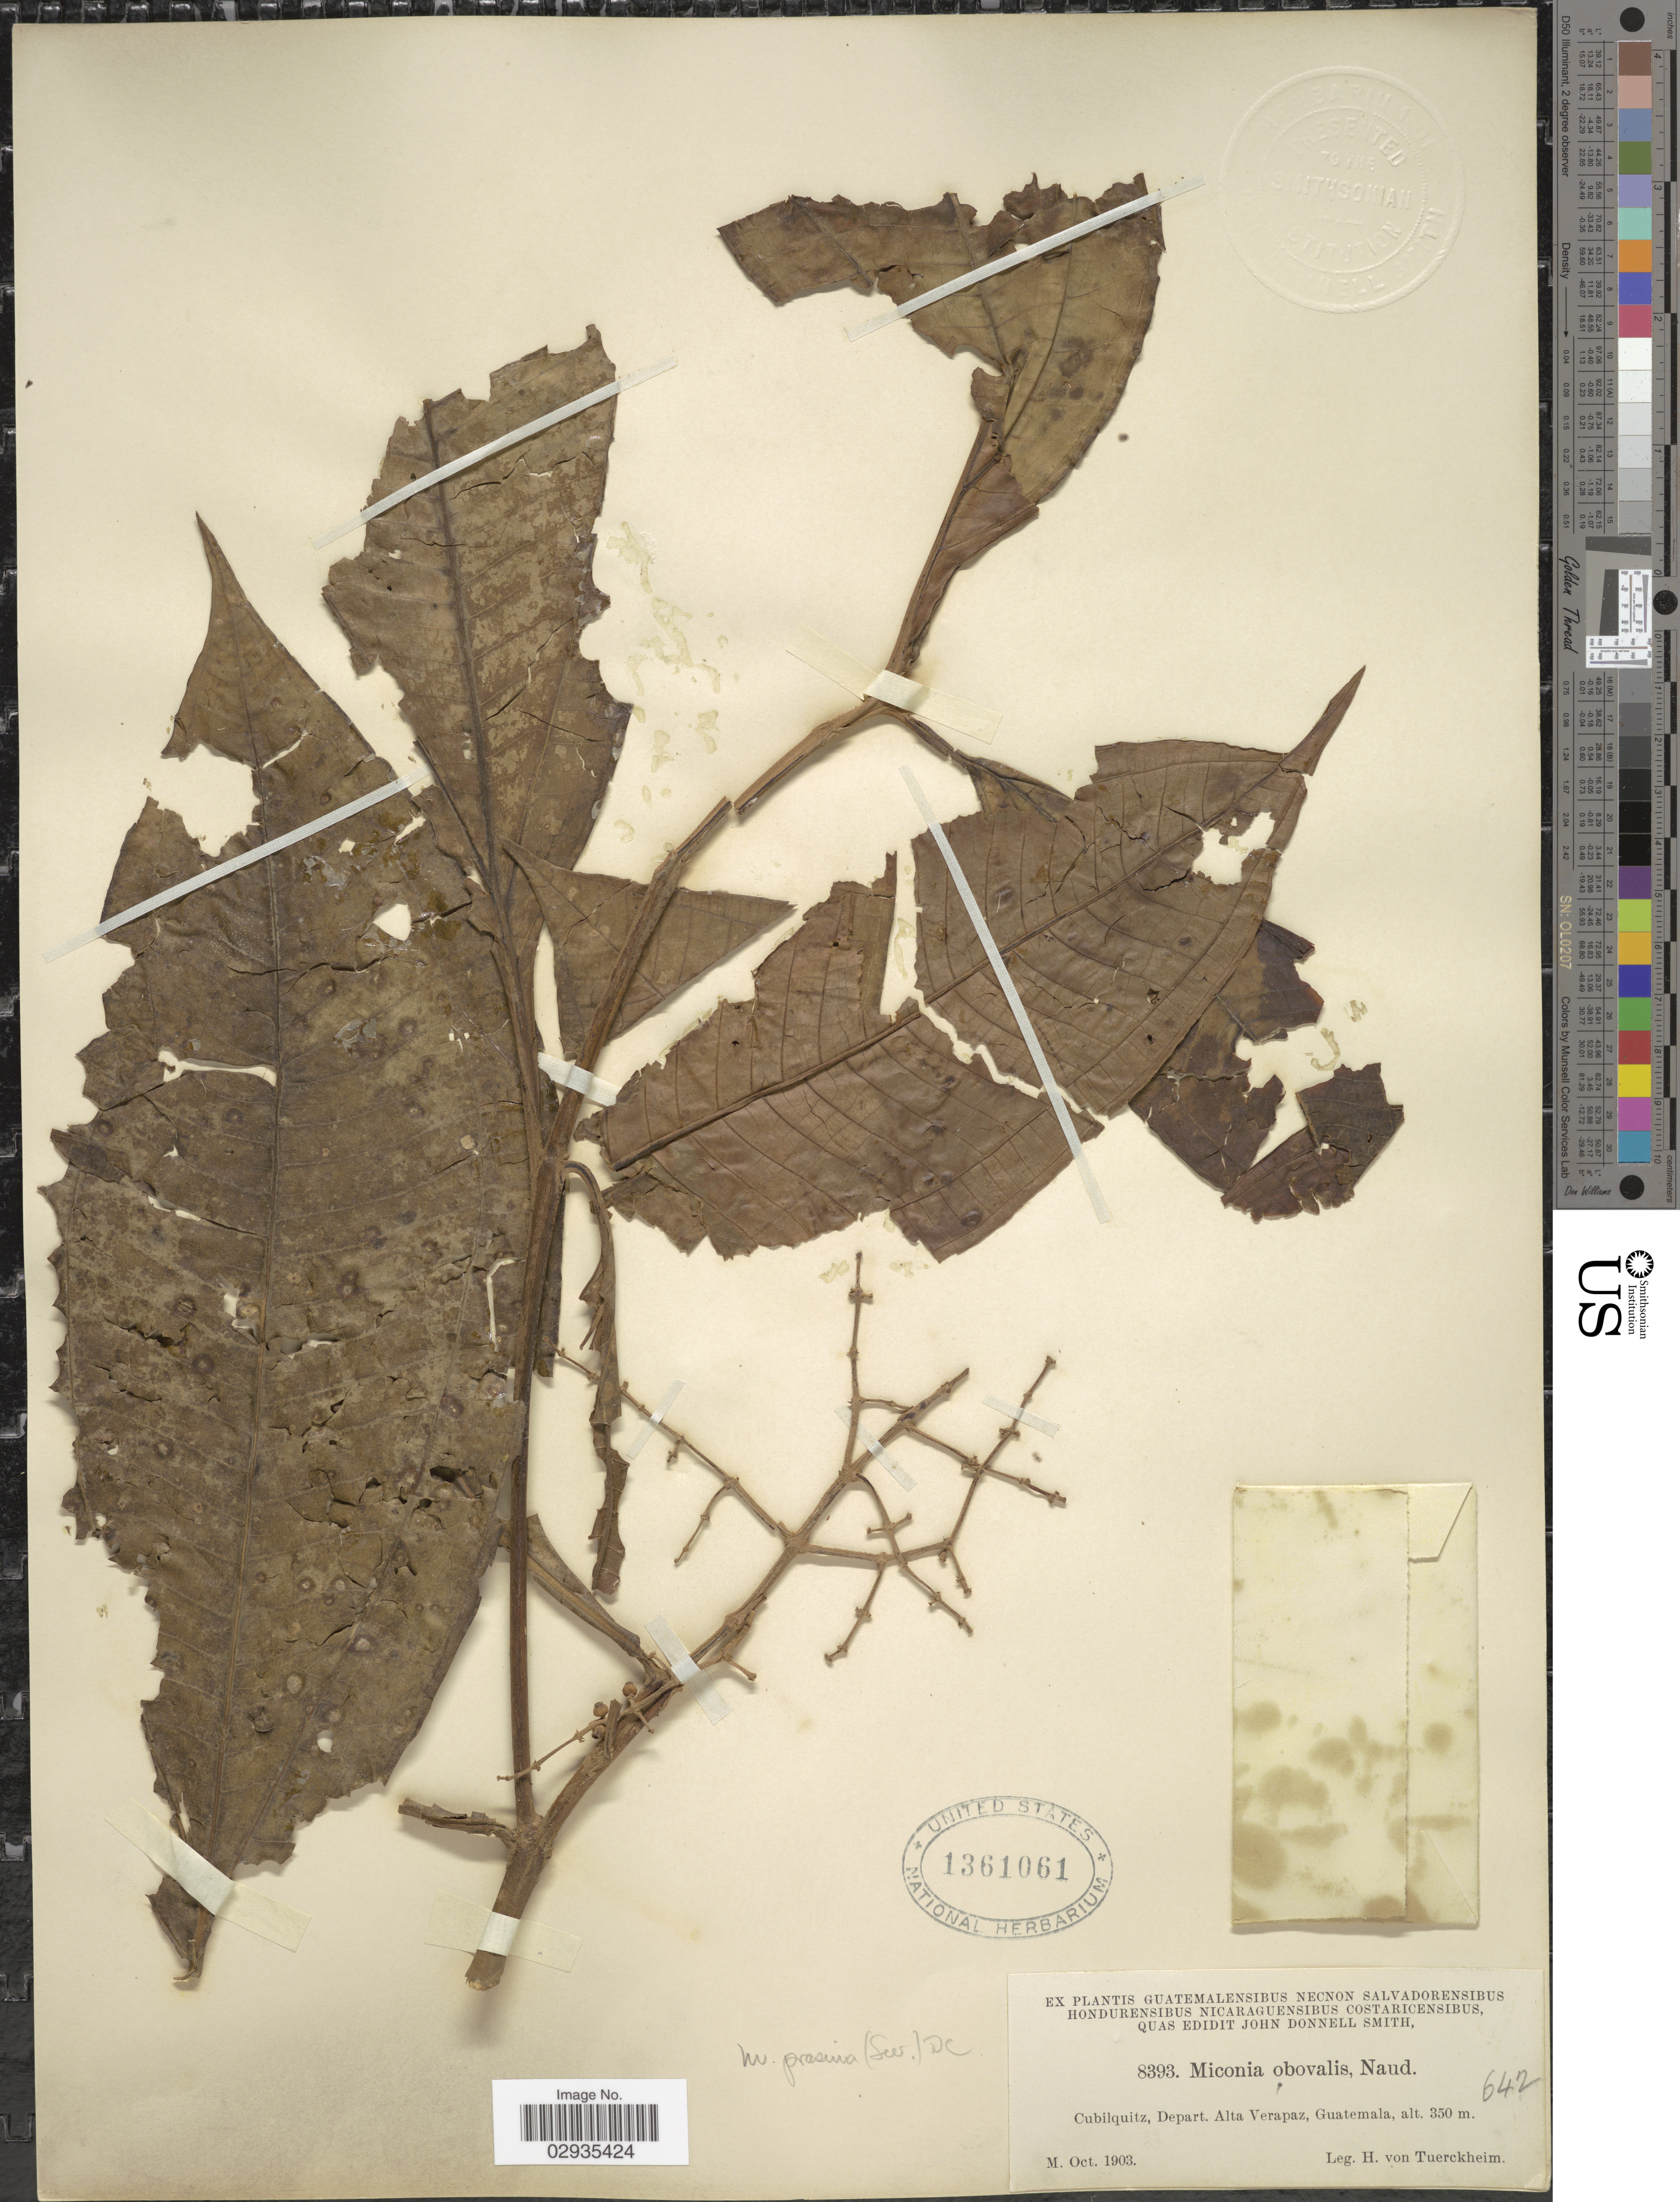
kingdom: Plantae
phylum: Tracheophyta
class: Magnoliopsida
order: Myrtales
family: Melastomataceae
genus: Miconia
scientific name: Miconia prasina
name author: (Sw.) DC.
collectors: H. Von Teurckheim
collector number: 8393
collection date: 1903-10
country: Guatemala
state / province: Alta Verapaz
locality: Cubilquitz, Depart. Alta Verapaz.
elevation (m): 350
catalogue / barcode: US 1361061